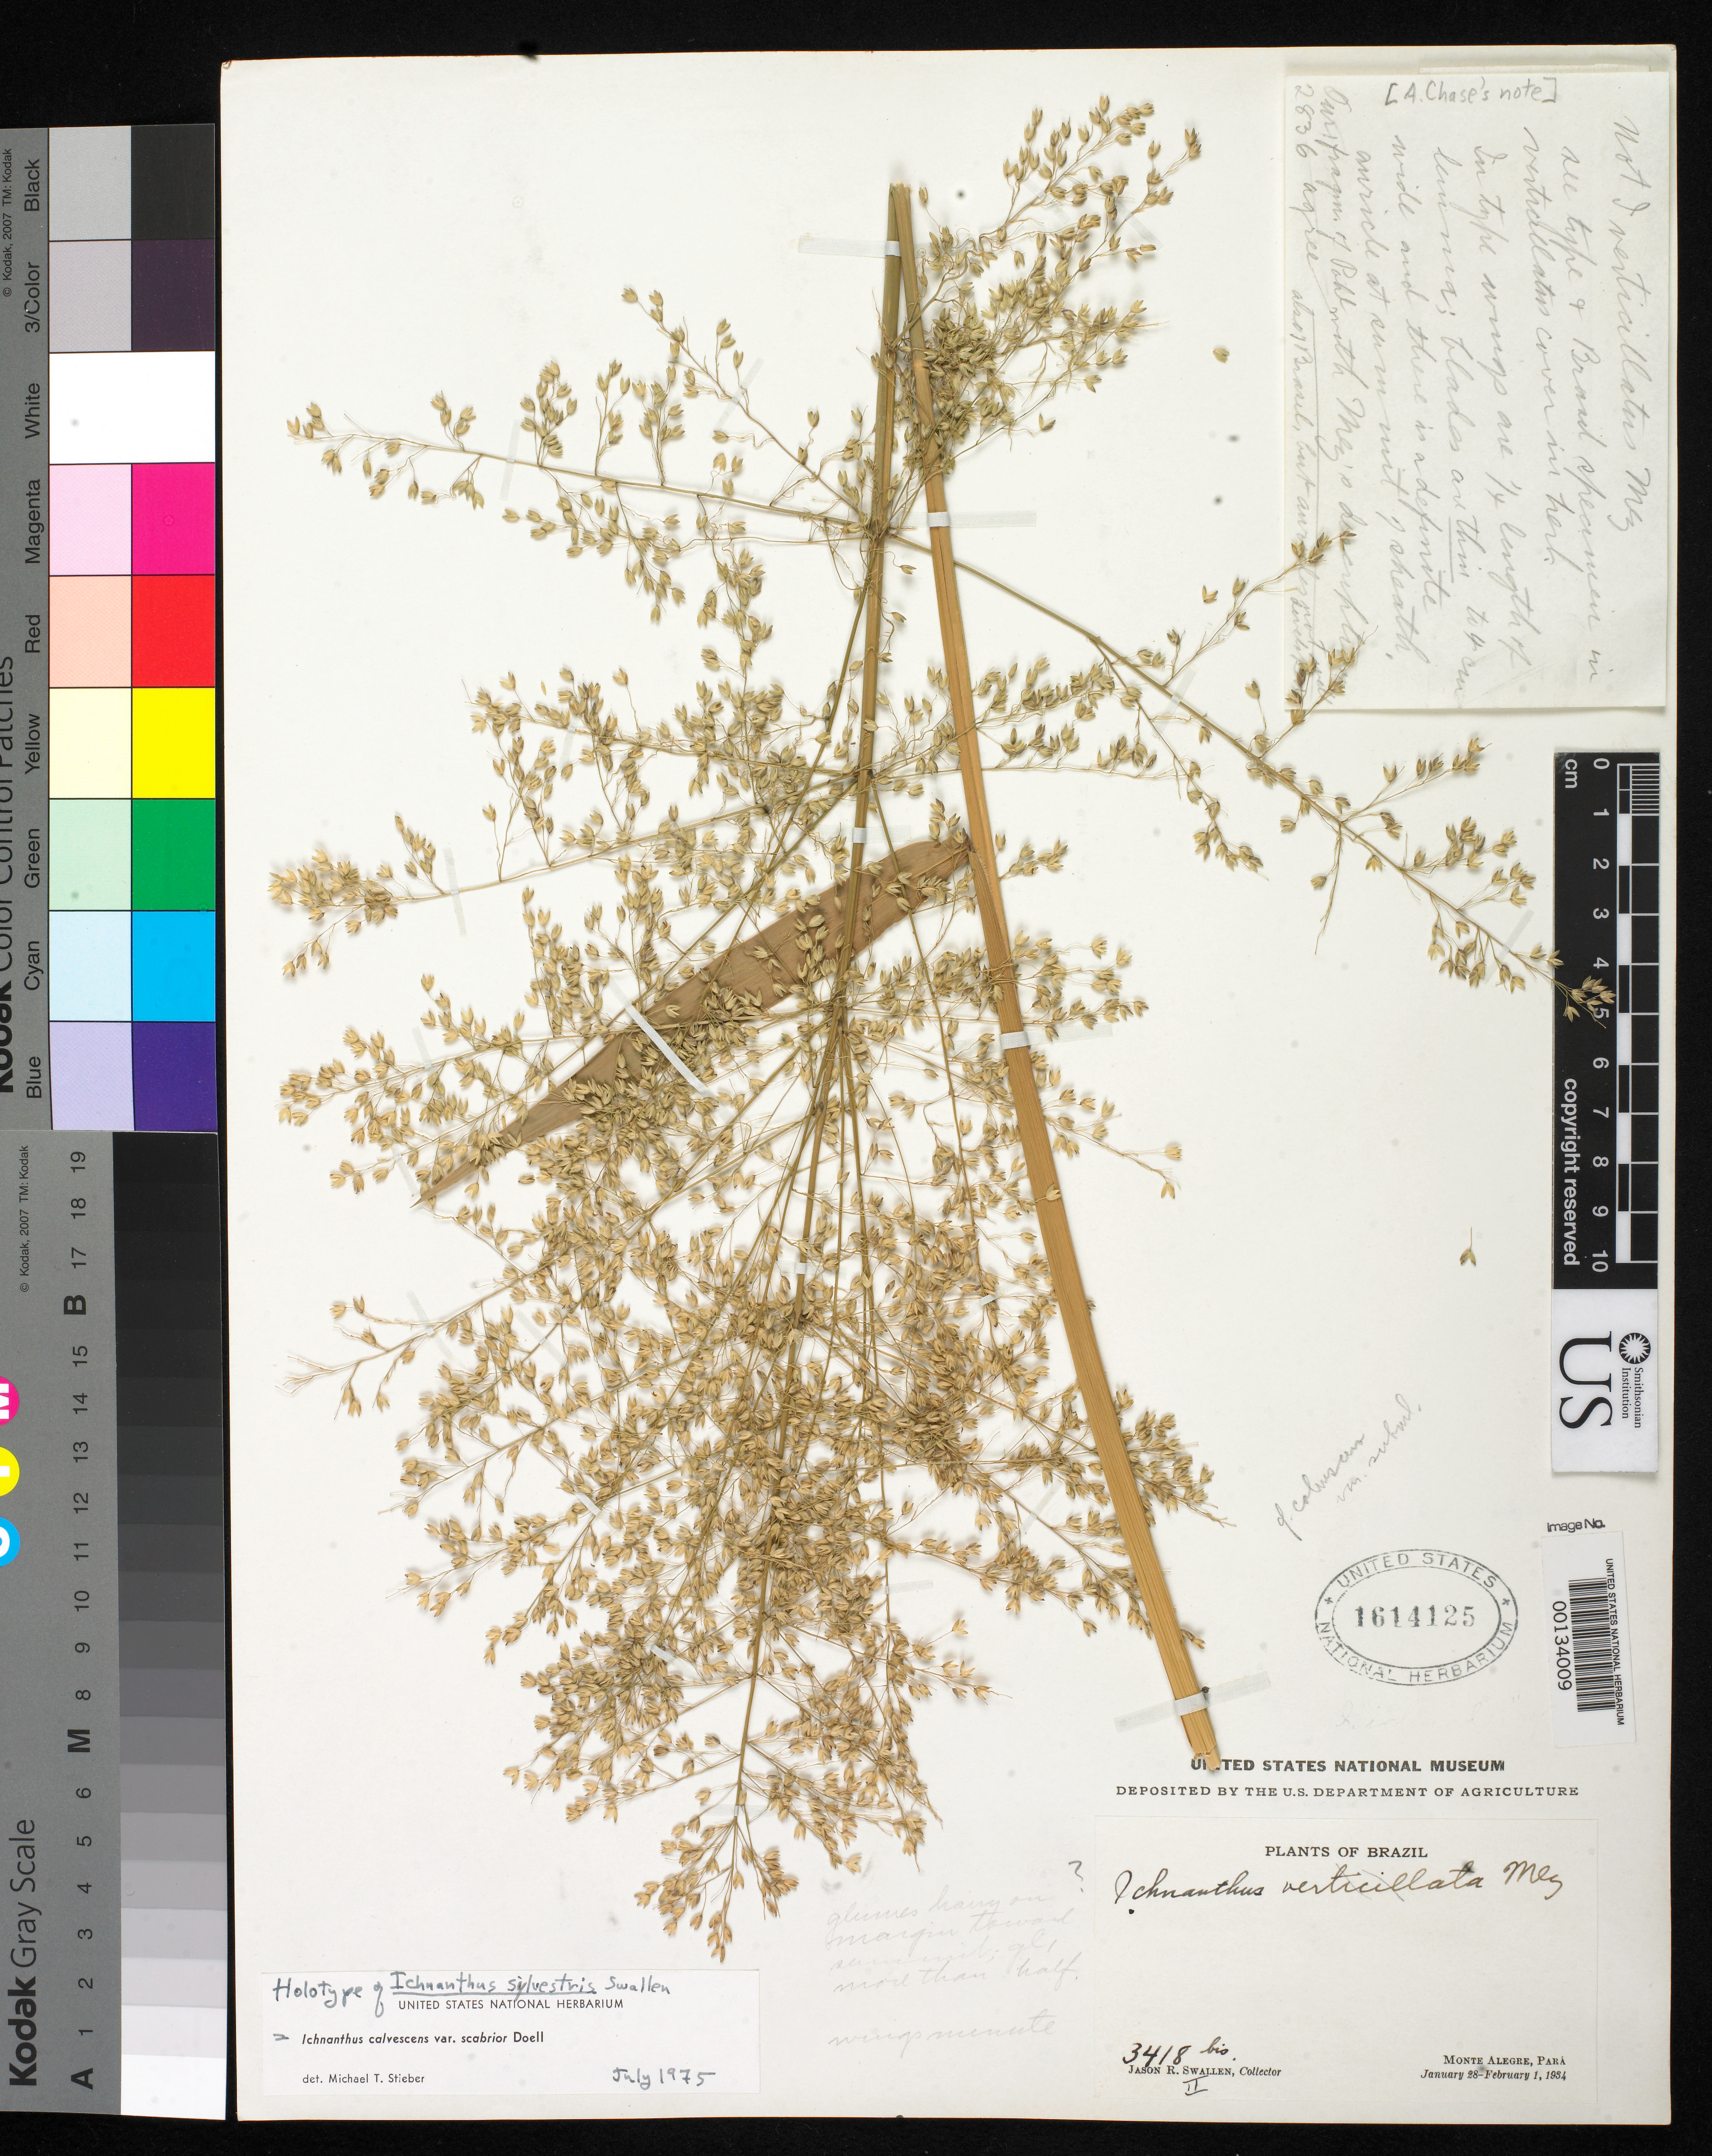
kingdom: Plantae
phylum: Tracheophyta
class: Liliopsida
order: Poales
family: Poaceae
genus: Ichnanthus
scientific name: Ichnanthus sylvestris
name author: Swallen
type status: Holotype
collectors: J. R. Swallen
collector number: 3418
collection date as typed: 28 Jan 1954 to 01 Feb 1954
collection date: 1954-01-28/1954-02-01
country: Brazil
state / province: Pará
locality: Monte Alegre.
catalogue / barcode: US 1614125